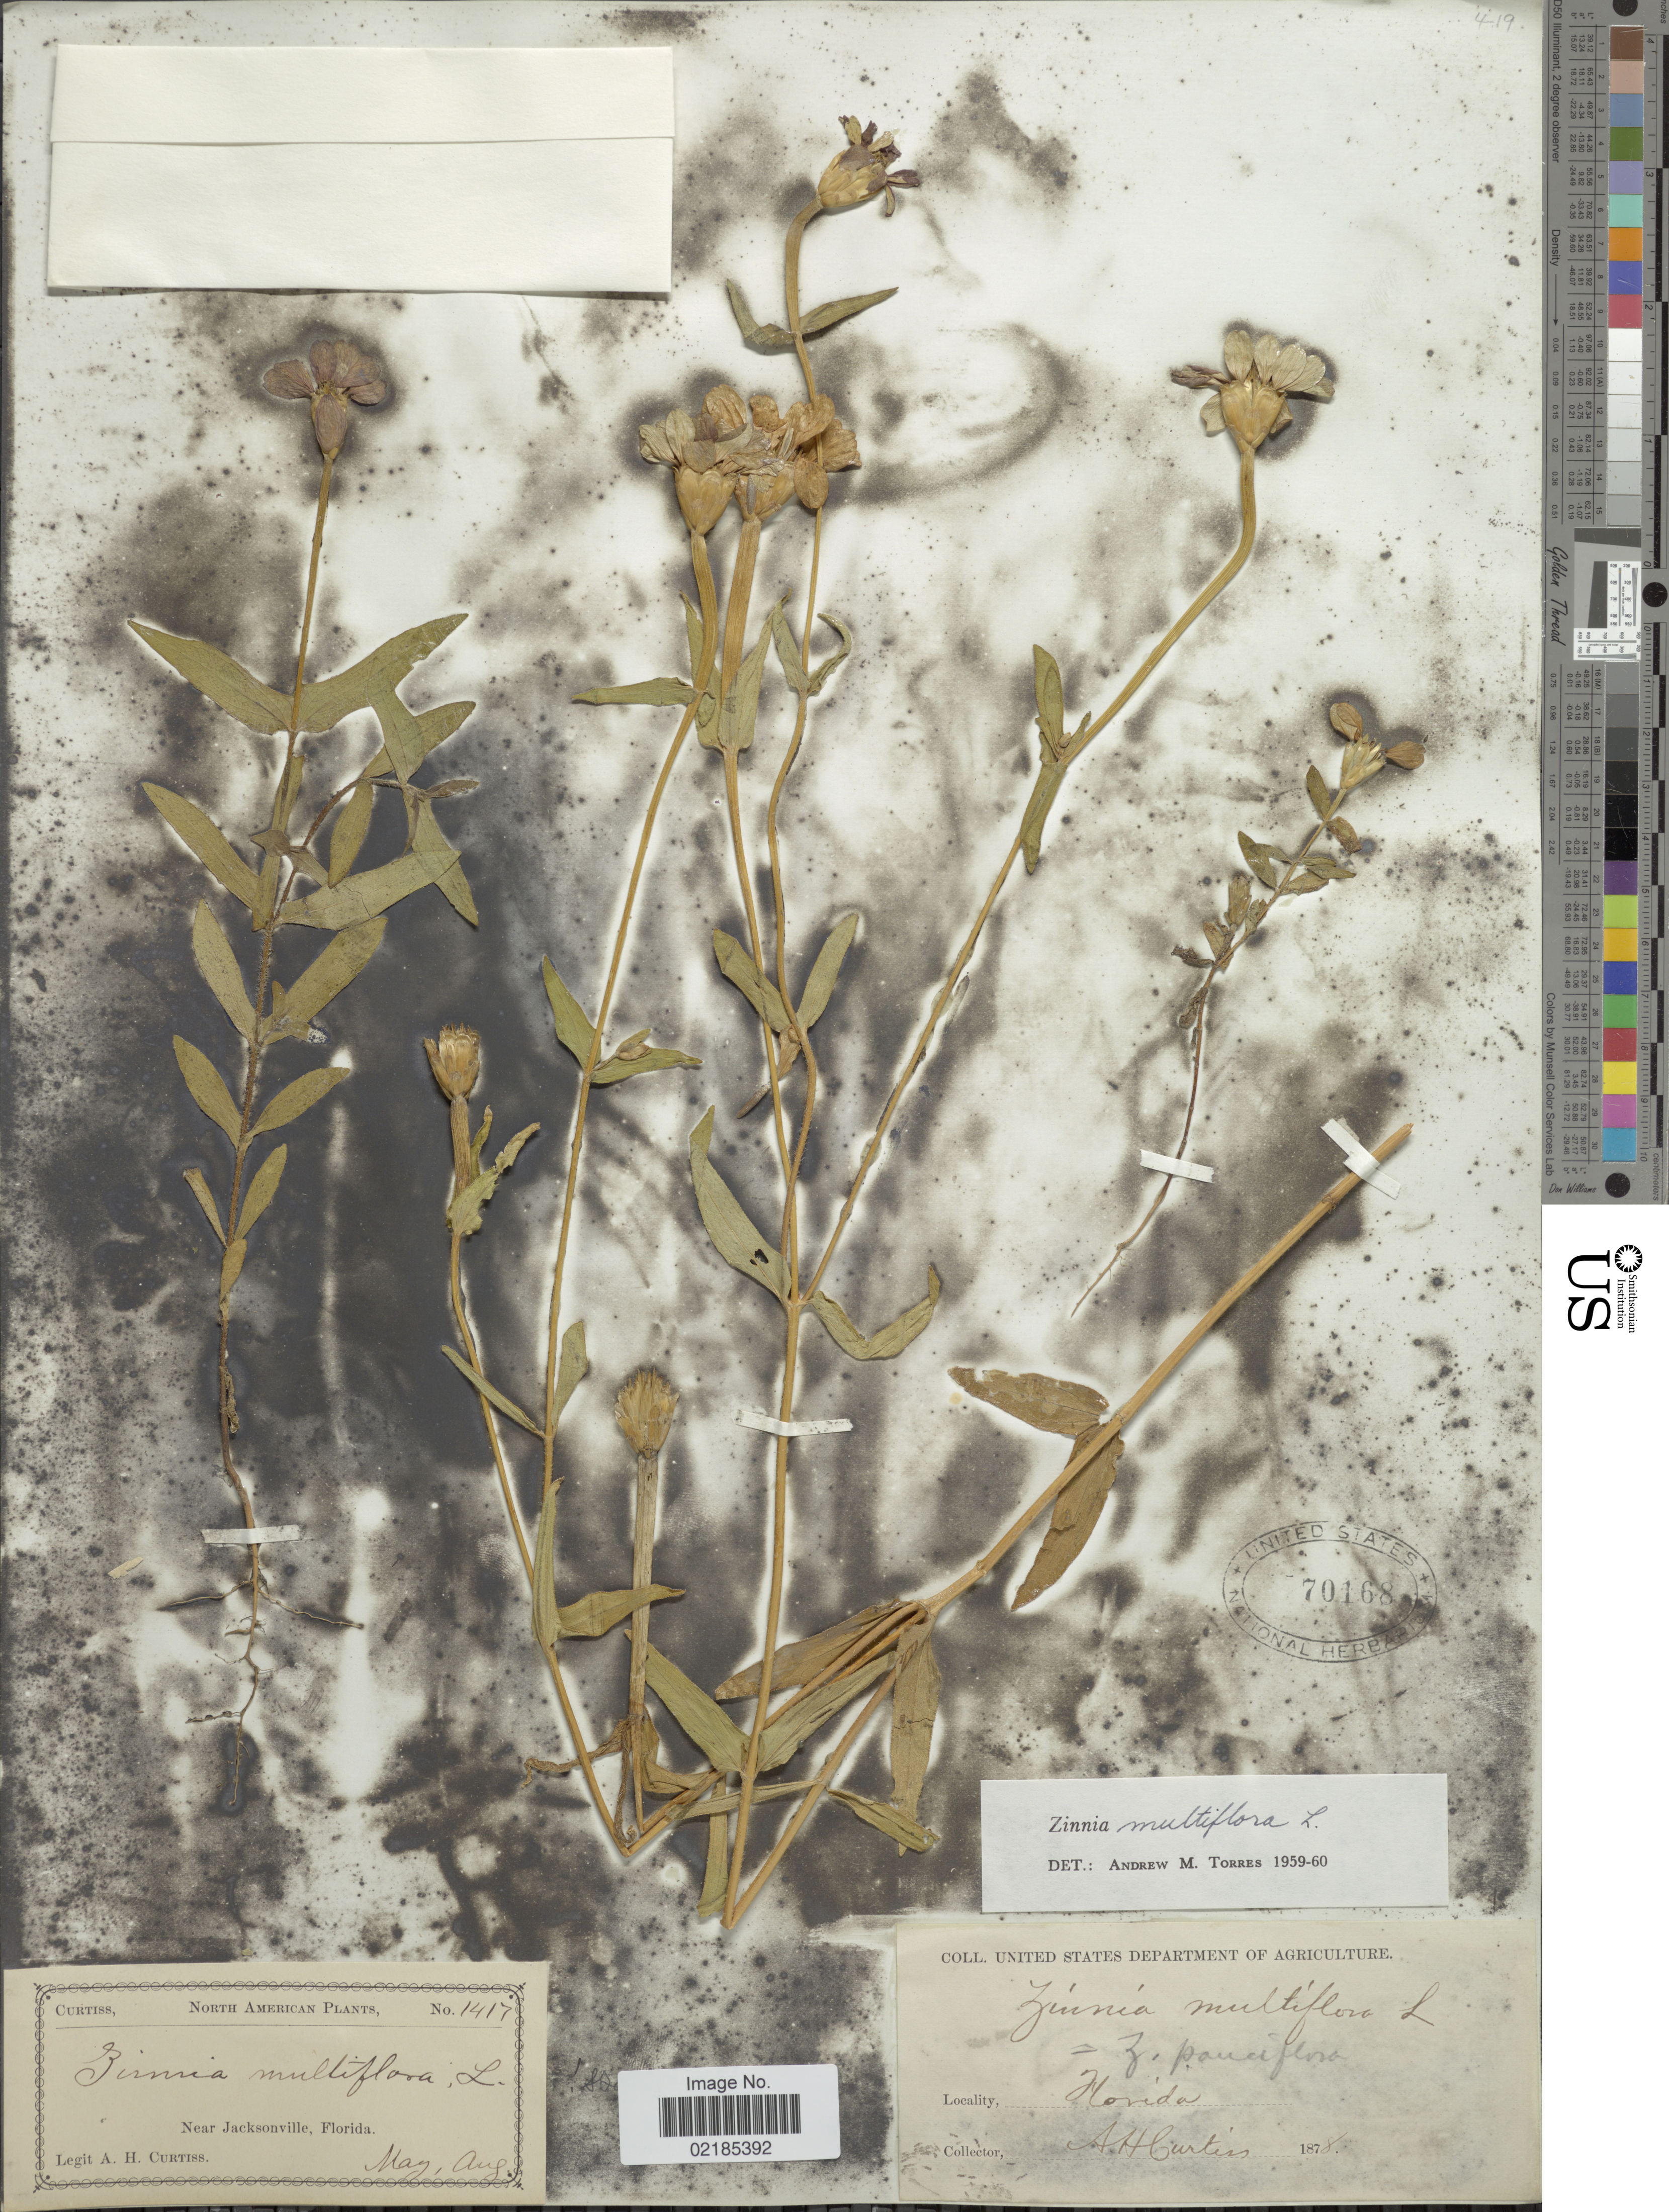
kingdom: Plantae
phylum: Tracheophyta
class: Magnoliopsida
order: Asterales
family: Asteraceae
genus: Zinnia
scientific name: Zinnia multiflora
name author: L.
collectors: A. H. Curtiss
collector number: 1417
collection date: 1878-05/1878-08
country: United States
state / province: Florida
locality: Near Jacksonville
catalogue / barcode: US 70168